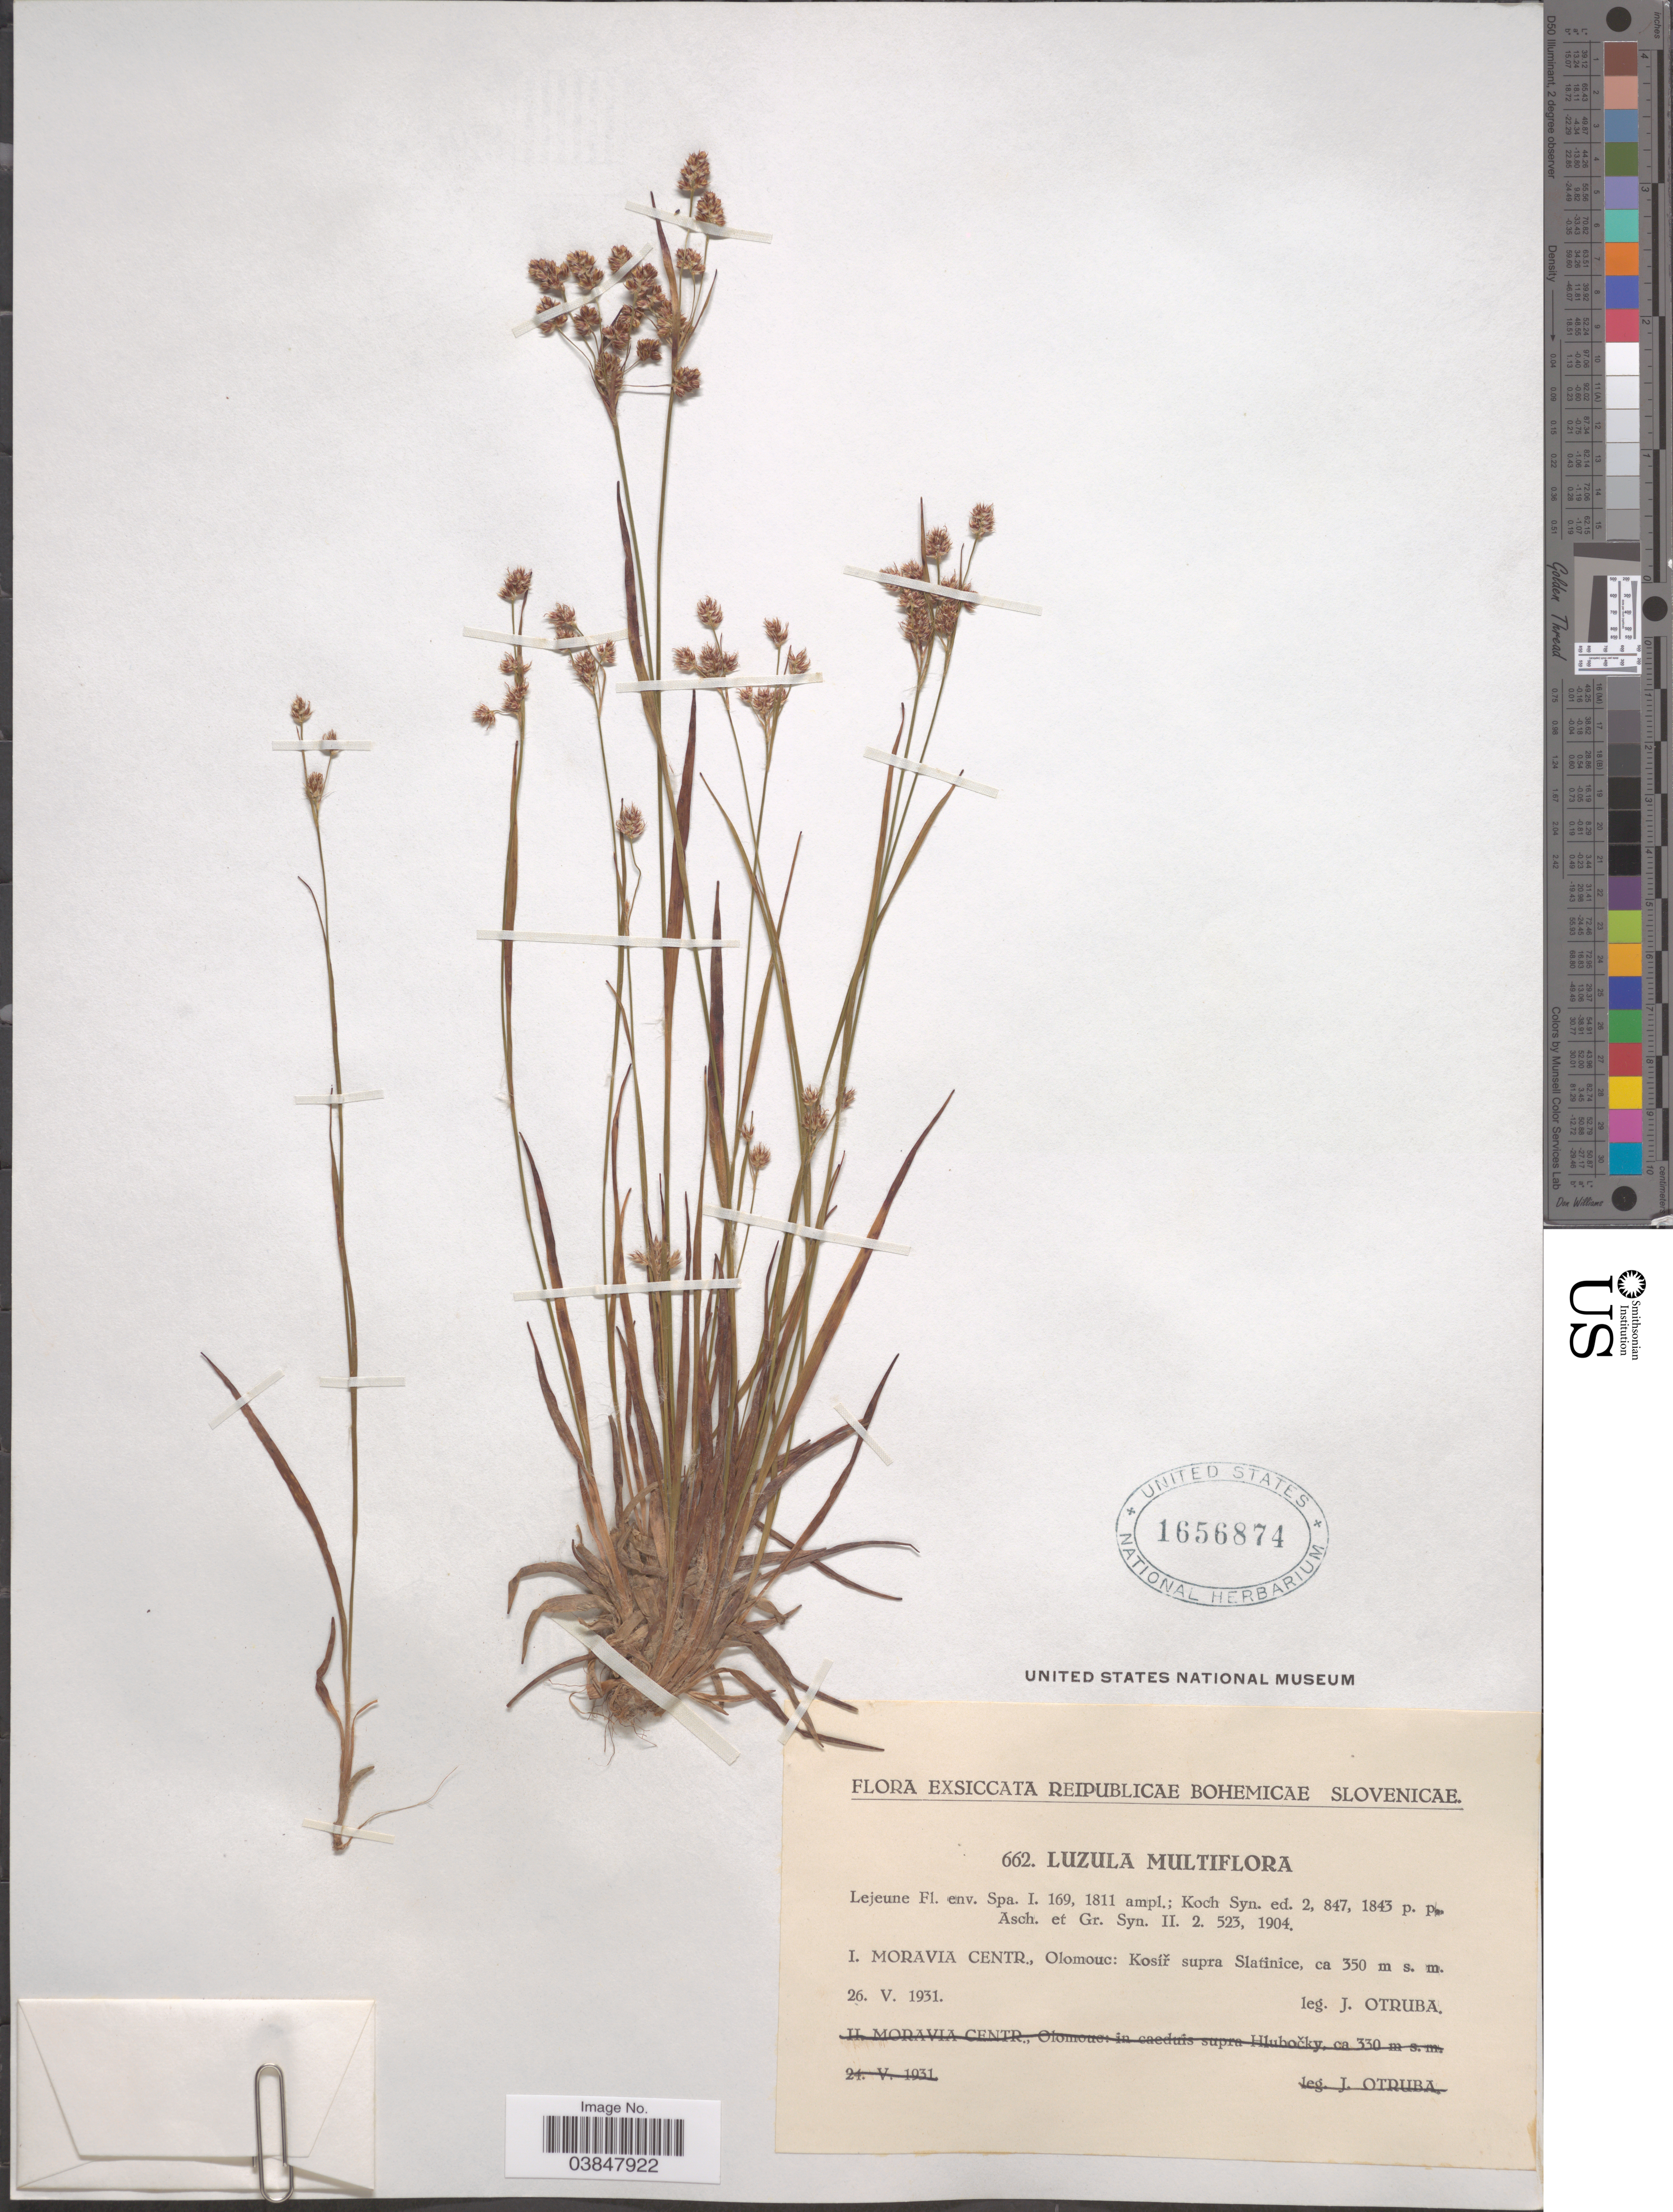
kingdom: Plantae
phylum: Tracheophyta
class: Liliopsida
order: Poales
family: Juncaceae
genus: Luzula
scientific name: Luzula multiflora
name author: (Ehrh.) Lej.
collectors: J. Otruba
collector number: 662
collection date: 1931-05-26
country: Czechia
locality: Moraiva Centr., Olomouc: Kosiř supra Slatinice.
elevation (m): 350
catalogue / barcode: US 1656874